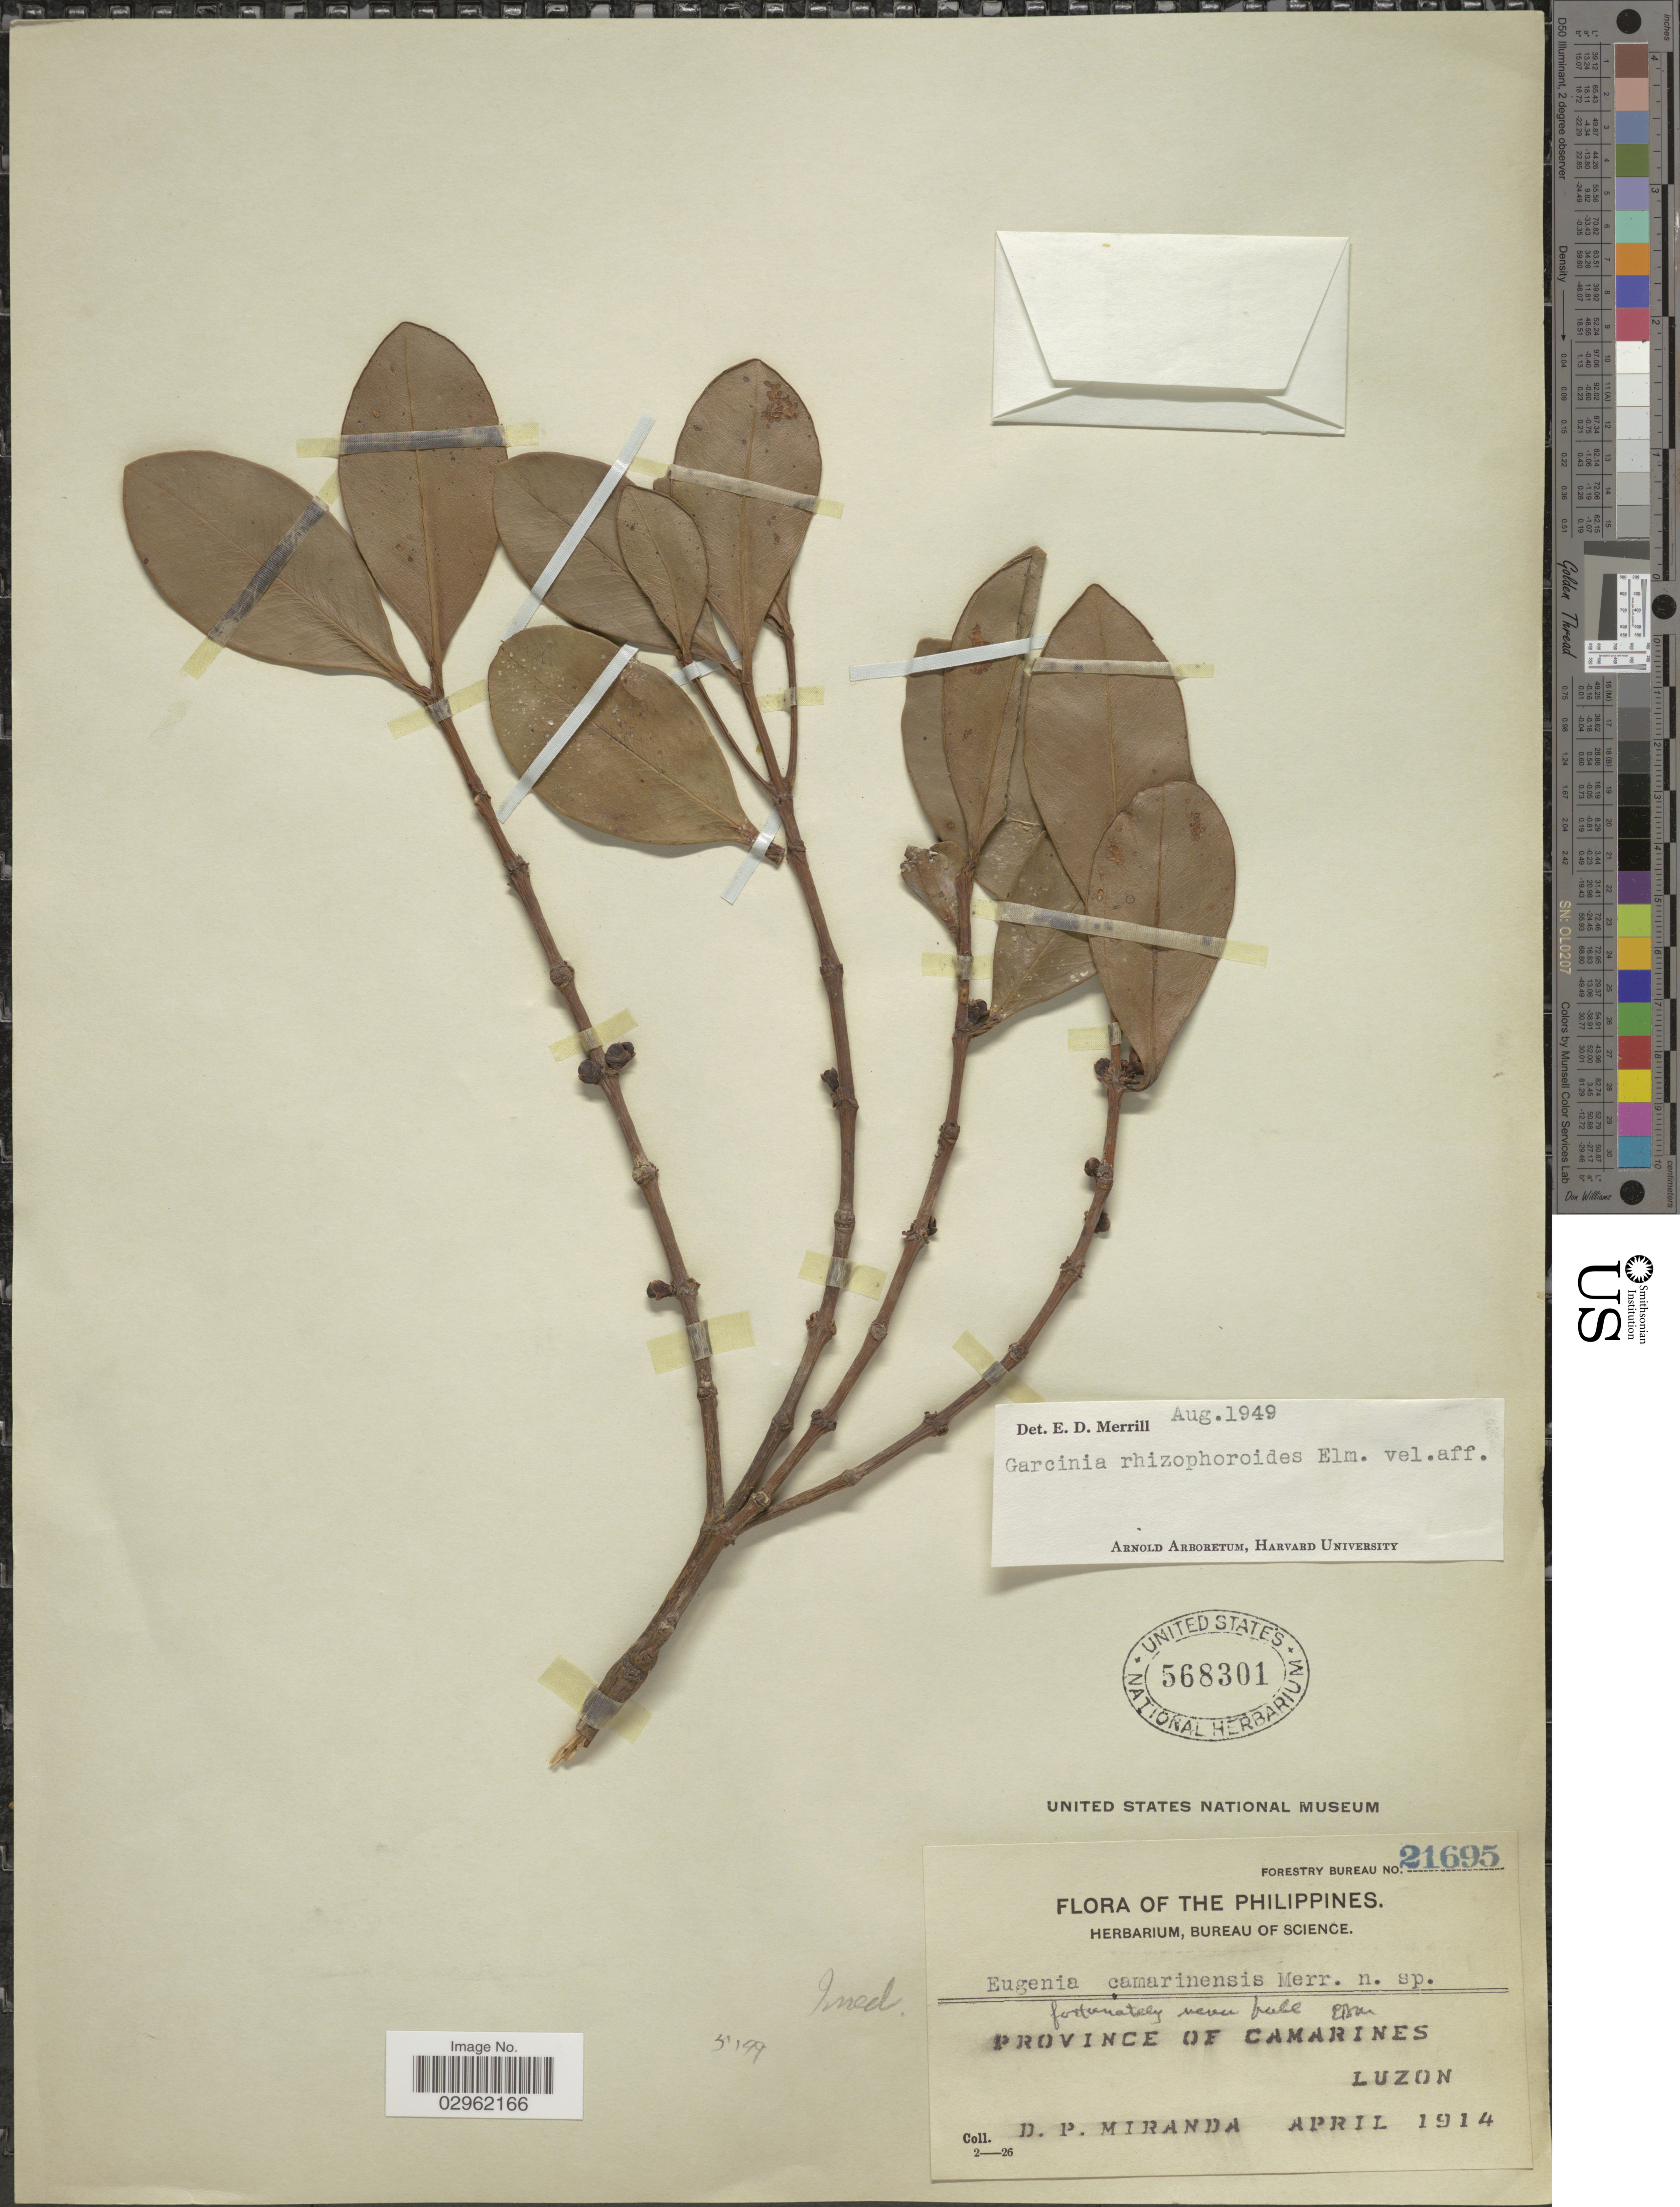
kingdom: Plantae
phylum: Tracheophyta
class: Magnoliopsida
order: Malpighiales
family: Clusiaceae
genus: Garcinia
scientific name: Garcinia rhizophoroides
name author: Elmer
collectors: D. P. Miranda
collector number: Forestry Bureau 21695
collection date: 1914-04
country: Philippines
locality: Province of Camarines. Luzon.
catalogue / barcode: US 568301